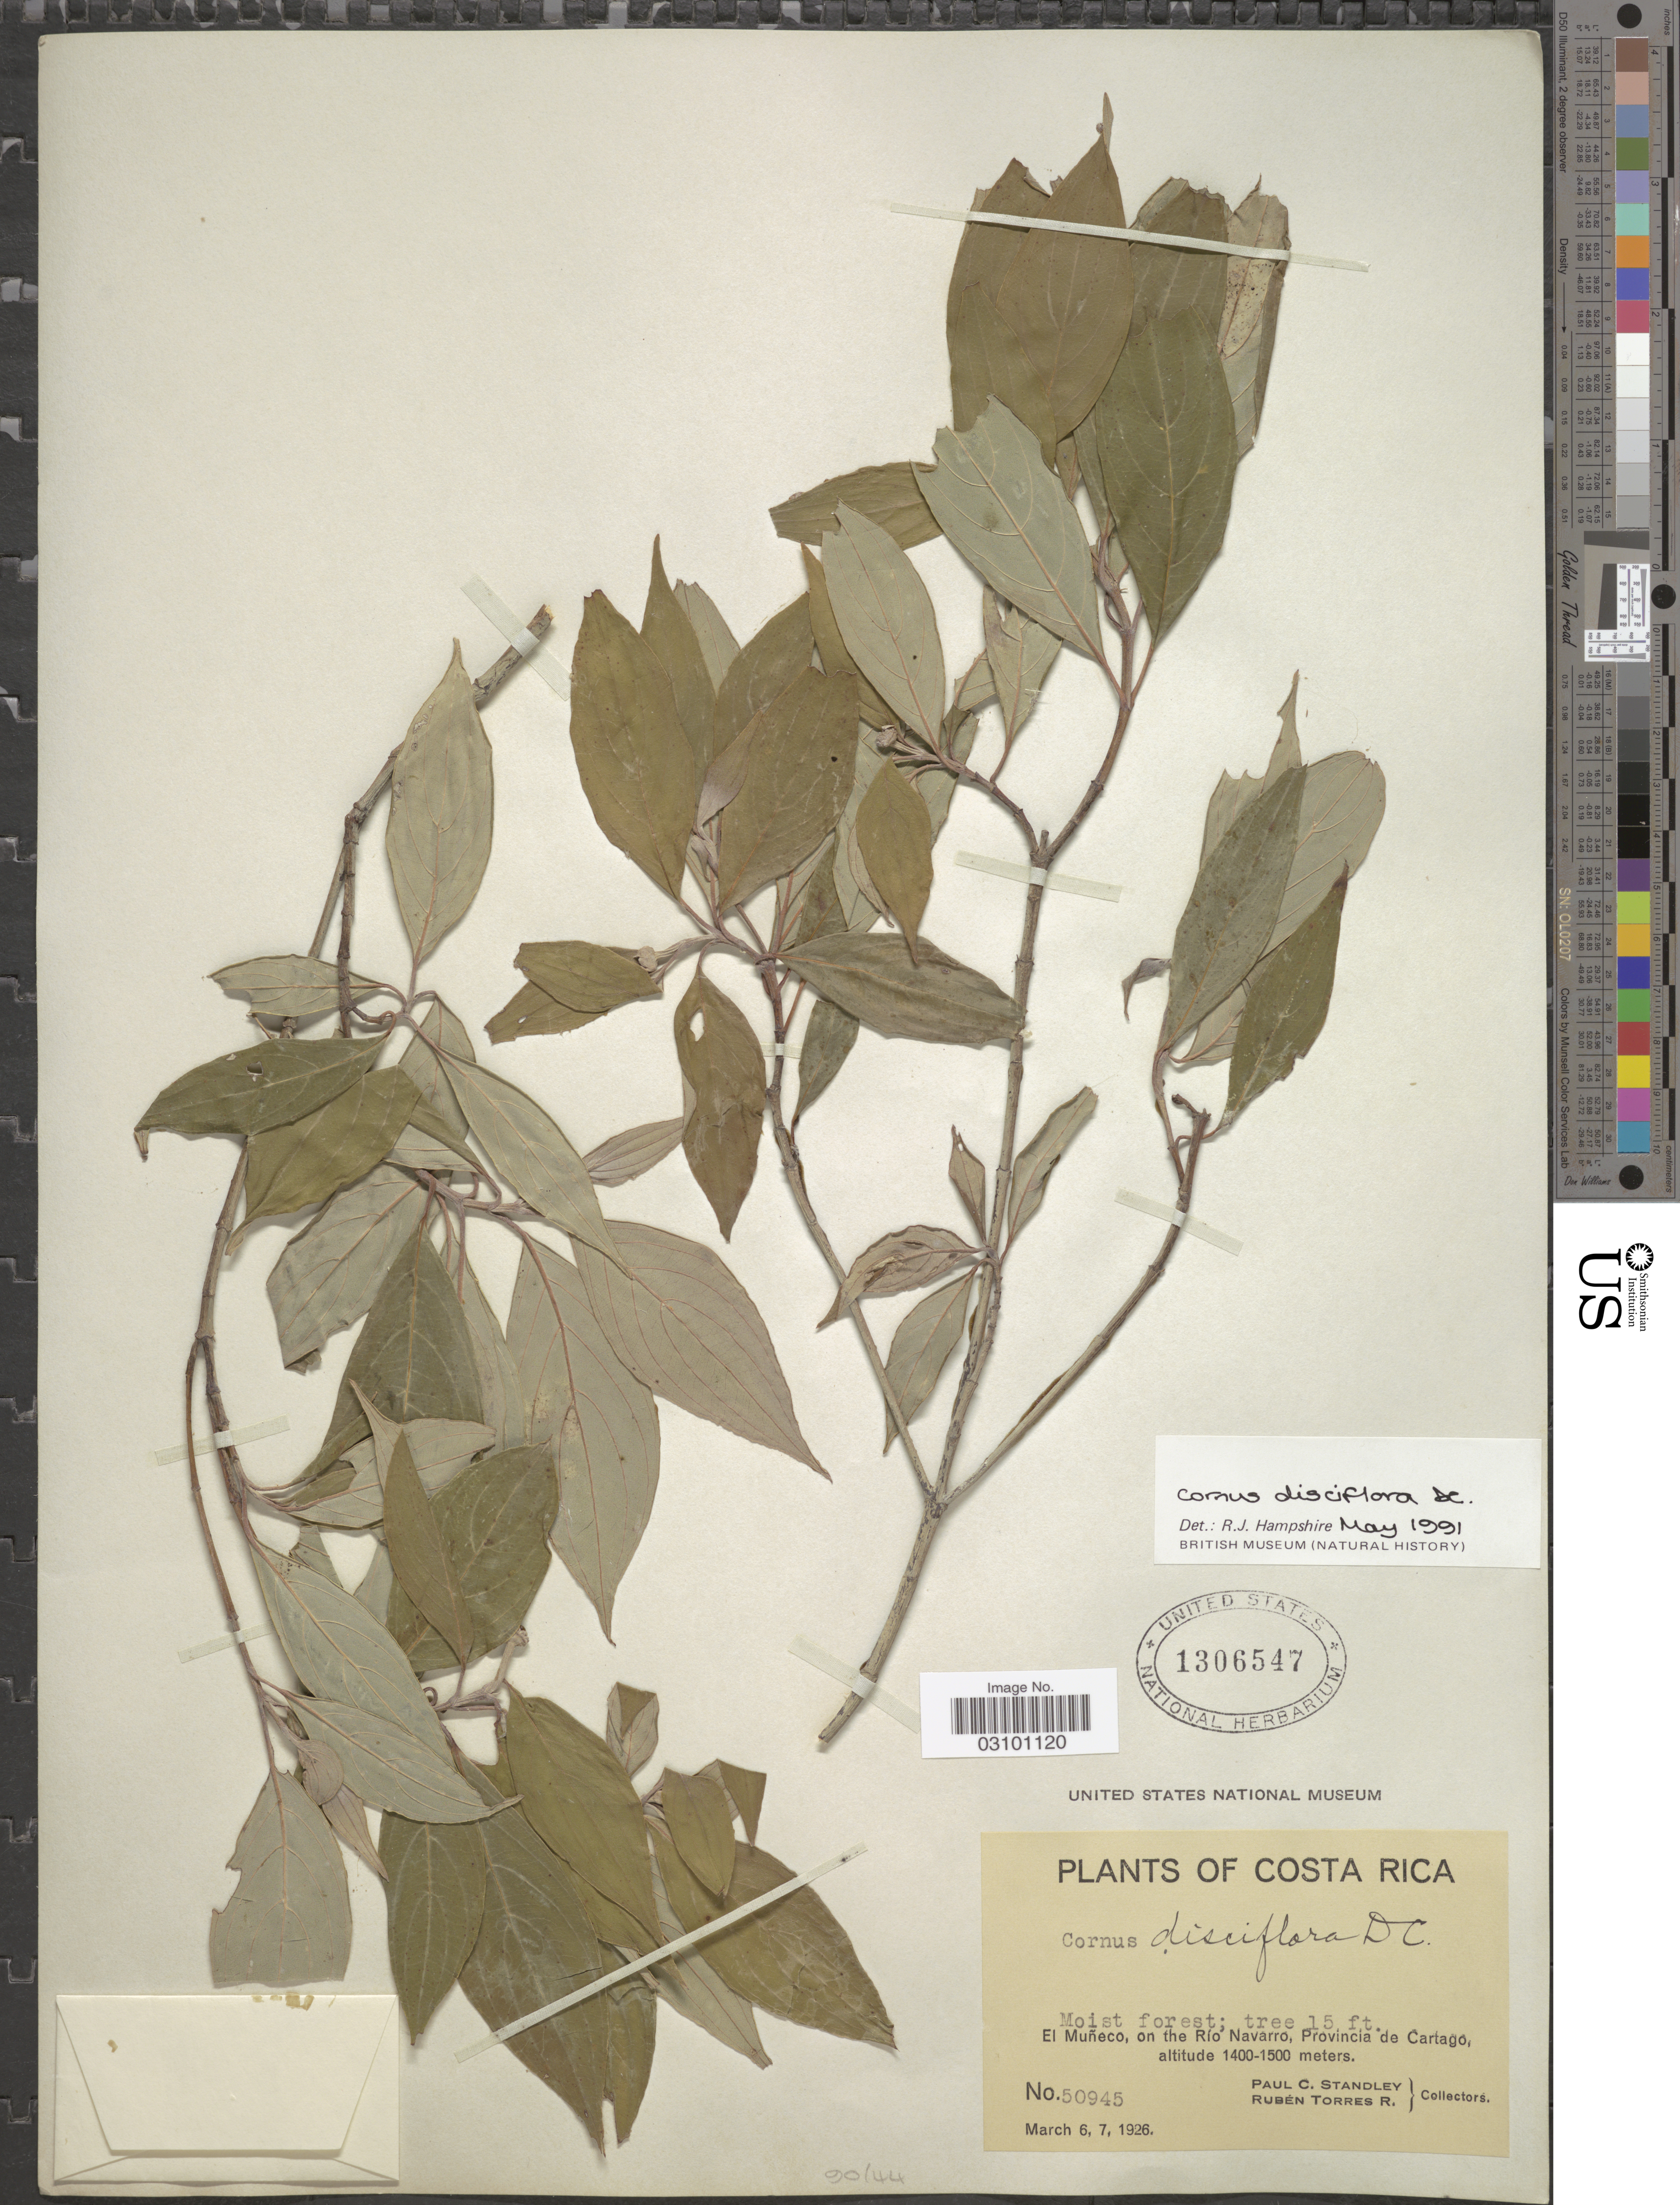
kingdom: Plantae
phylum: Tracheophyta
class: Magnoliopsida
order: Cornales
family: Cornaceae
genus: Cornus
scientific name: Cornus disciflora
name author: Moc. & Sessé ex DC.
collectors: P. C. Standley & R. Torres R.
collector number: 50945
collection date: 1926-03-06/1926-03-07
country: Costa Rica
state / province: Cartago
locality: El Muñeco, on the Río Navarro.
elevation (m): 1400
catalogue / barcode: US 1306547